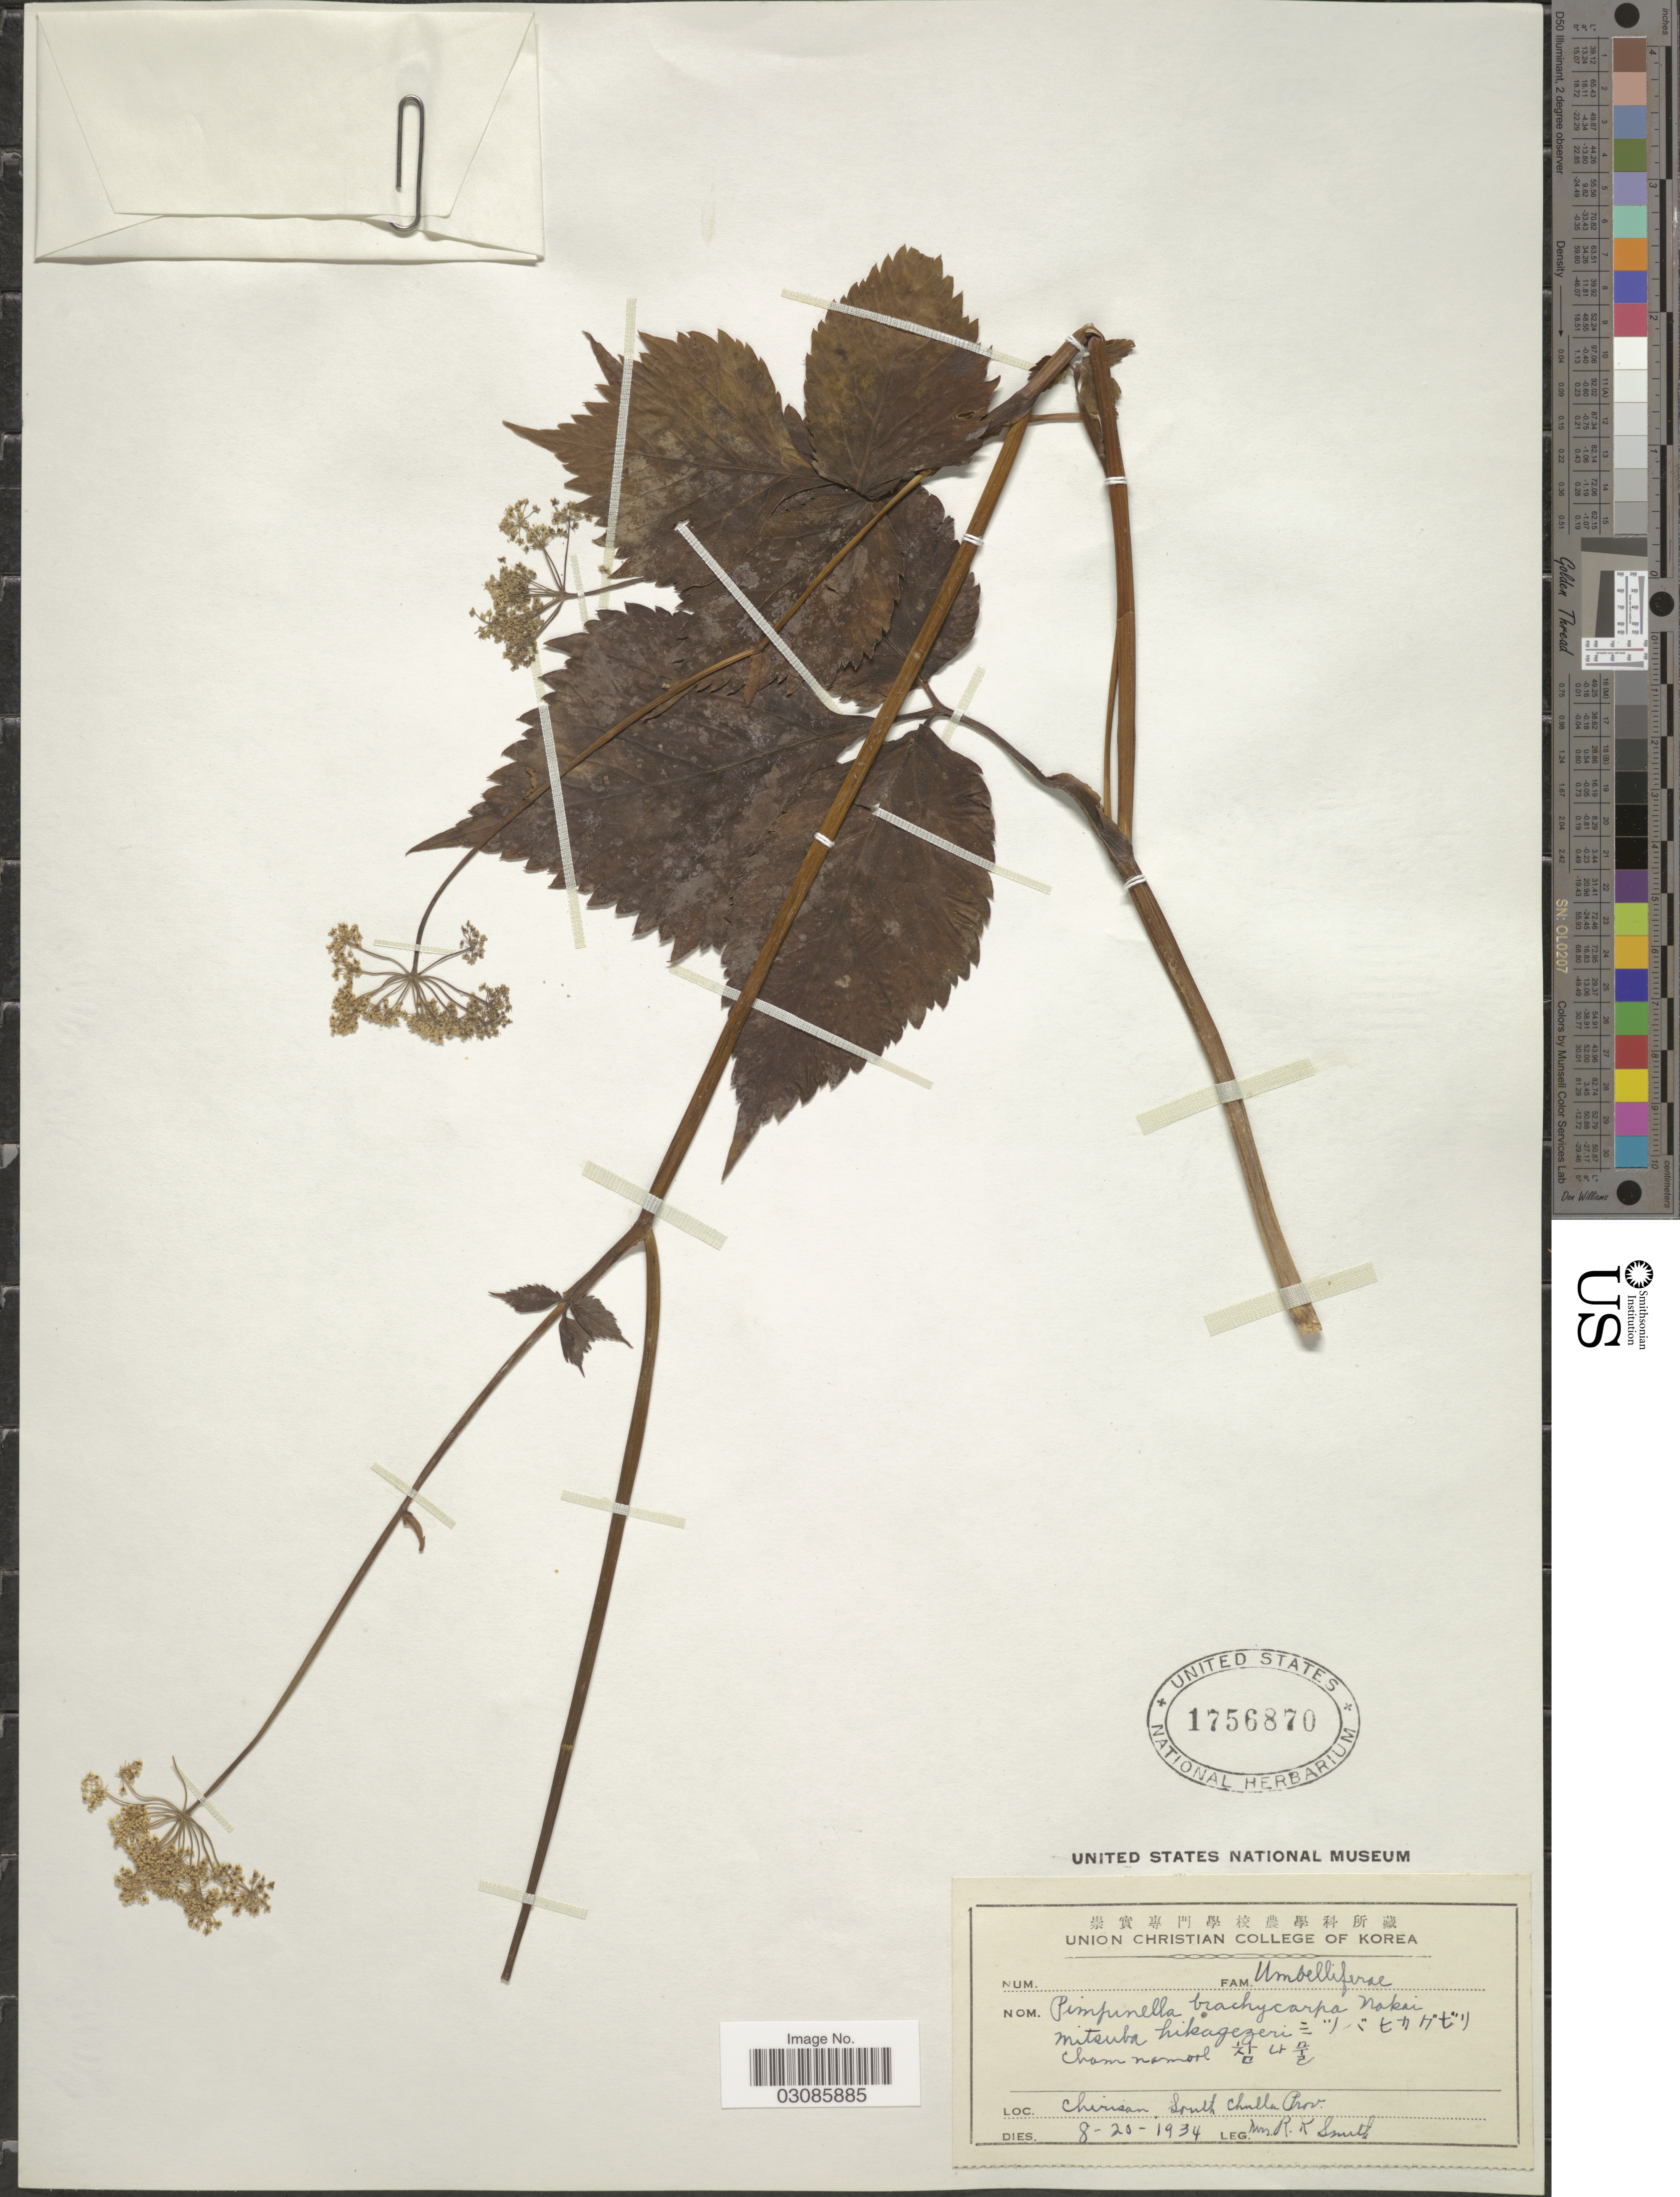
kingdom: Plantae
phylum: Tracheophyta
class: Magnoliopsida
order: Apiales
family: Apiaceae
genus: Pimpinella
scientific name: Pimpinella brachycarpa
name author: (Kom.) Nakai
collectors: R. Smith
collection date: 1934-08-20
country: South Korea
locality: Chirisan, South Chulla Prov.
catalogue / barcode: US 1756870